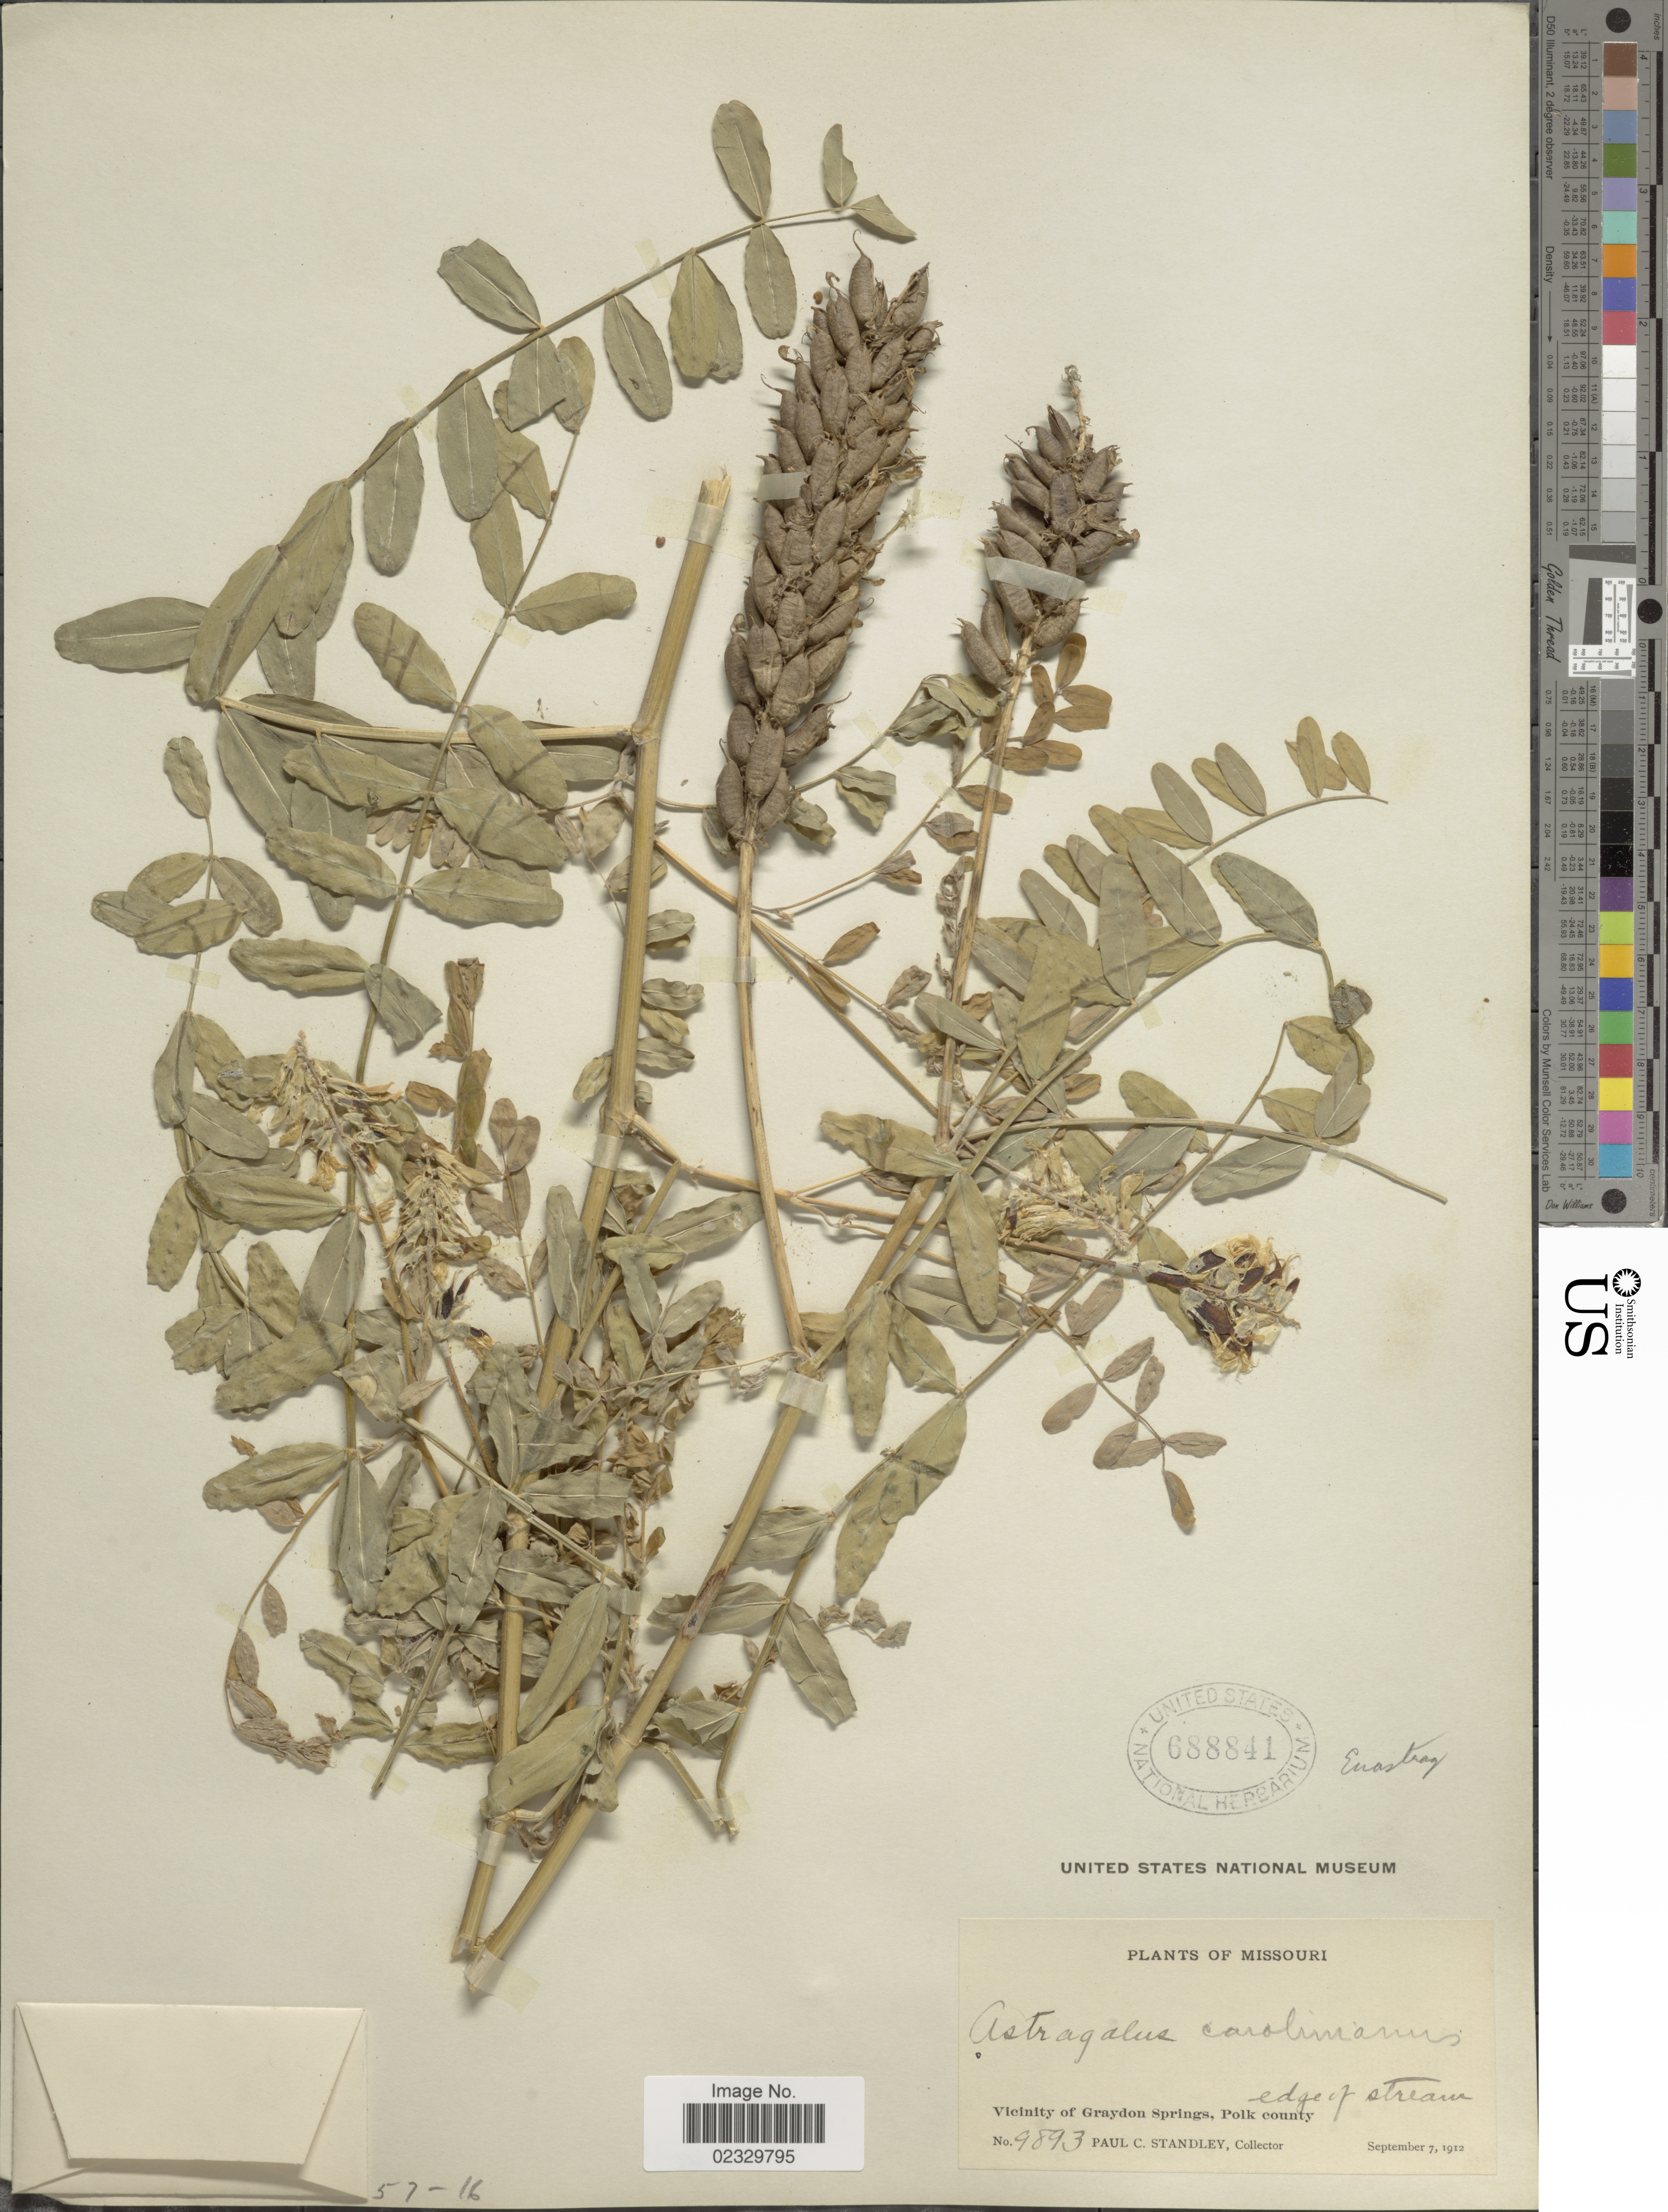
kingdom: Plantae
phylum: Tracheophyta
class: Magnoliopsida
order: Fabales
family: Fabaceae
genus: Astragalus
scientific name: Astragalus canadensis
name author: L.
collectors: P. C. Standley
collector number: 9893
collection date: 1912-09-07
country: United States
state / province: Missouri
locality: Vicinity of Graydon Springs, Polk County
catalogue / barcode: US 688841